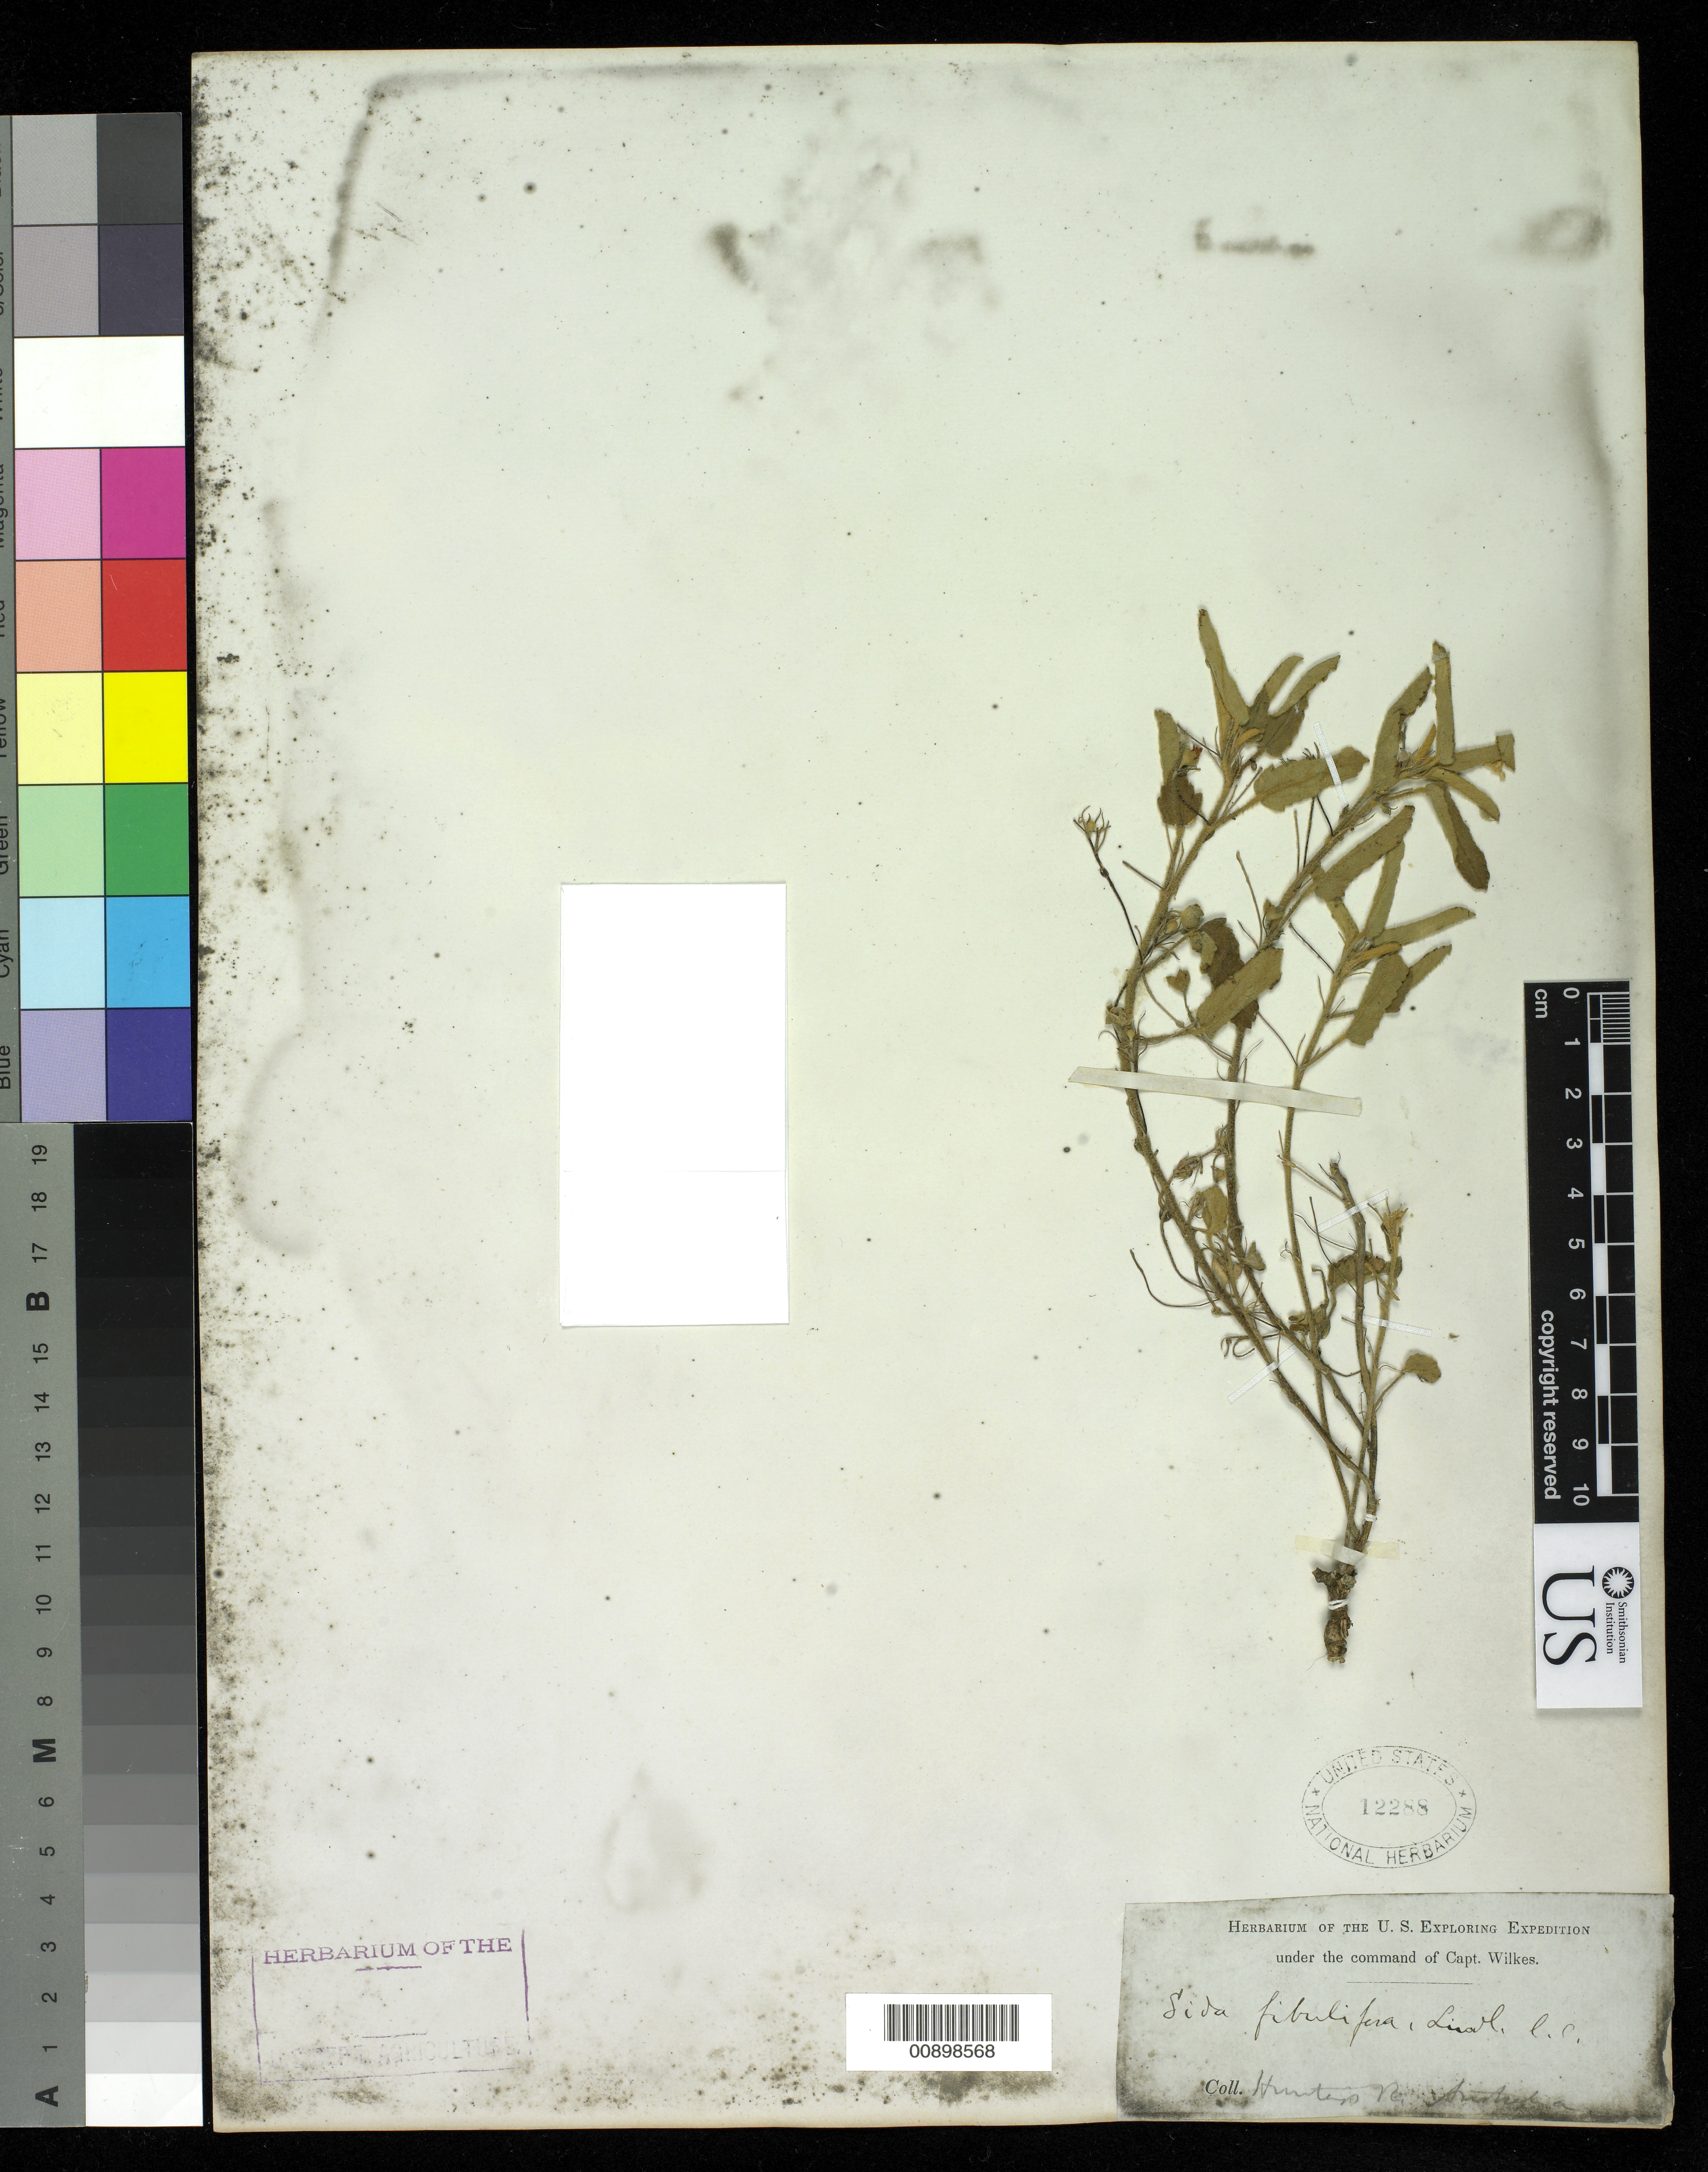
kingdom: Plantae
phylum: Tracheophyta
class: Magnoliopsida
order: Malvales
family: Malvaceae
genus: Sida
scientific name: Sida fibulifera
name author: Lindl.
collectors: Wilkes Explor. Exped.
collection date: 1838/1842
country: Australia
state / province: New South Wales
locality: Hunter's River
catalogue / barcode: US 12288